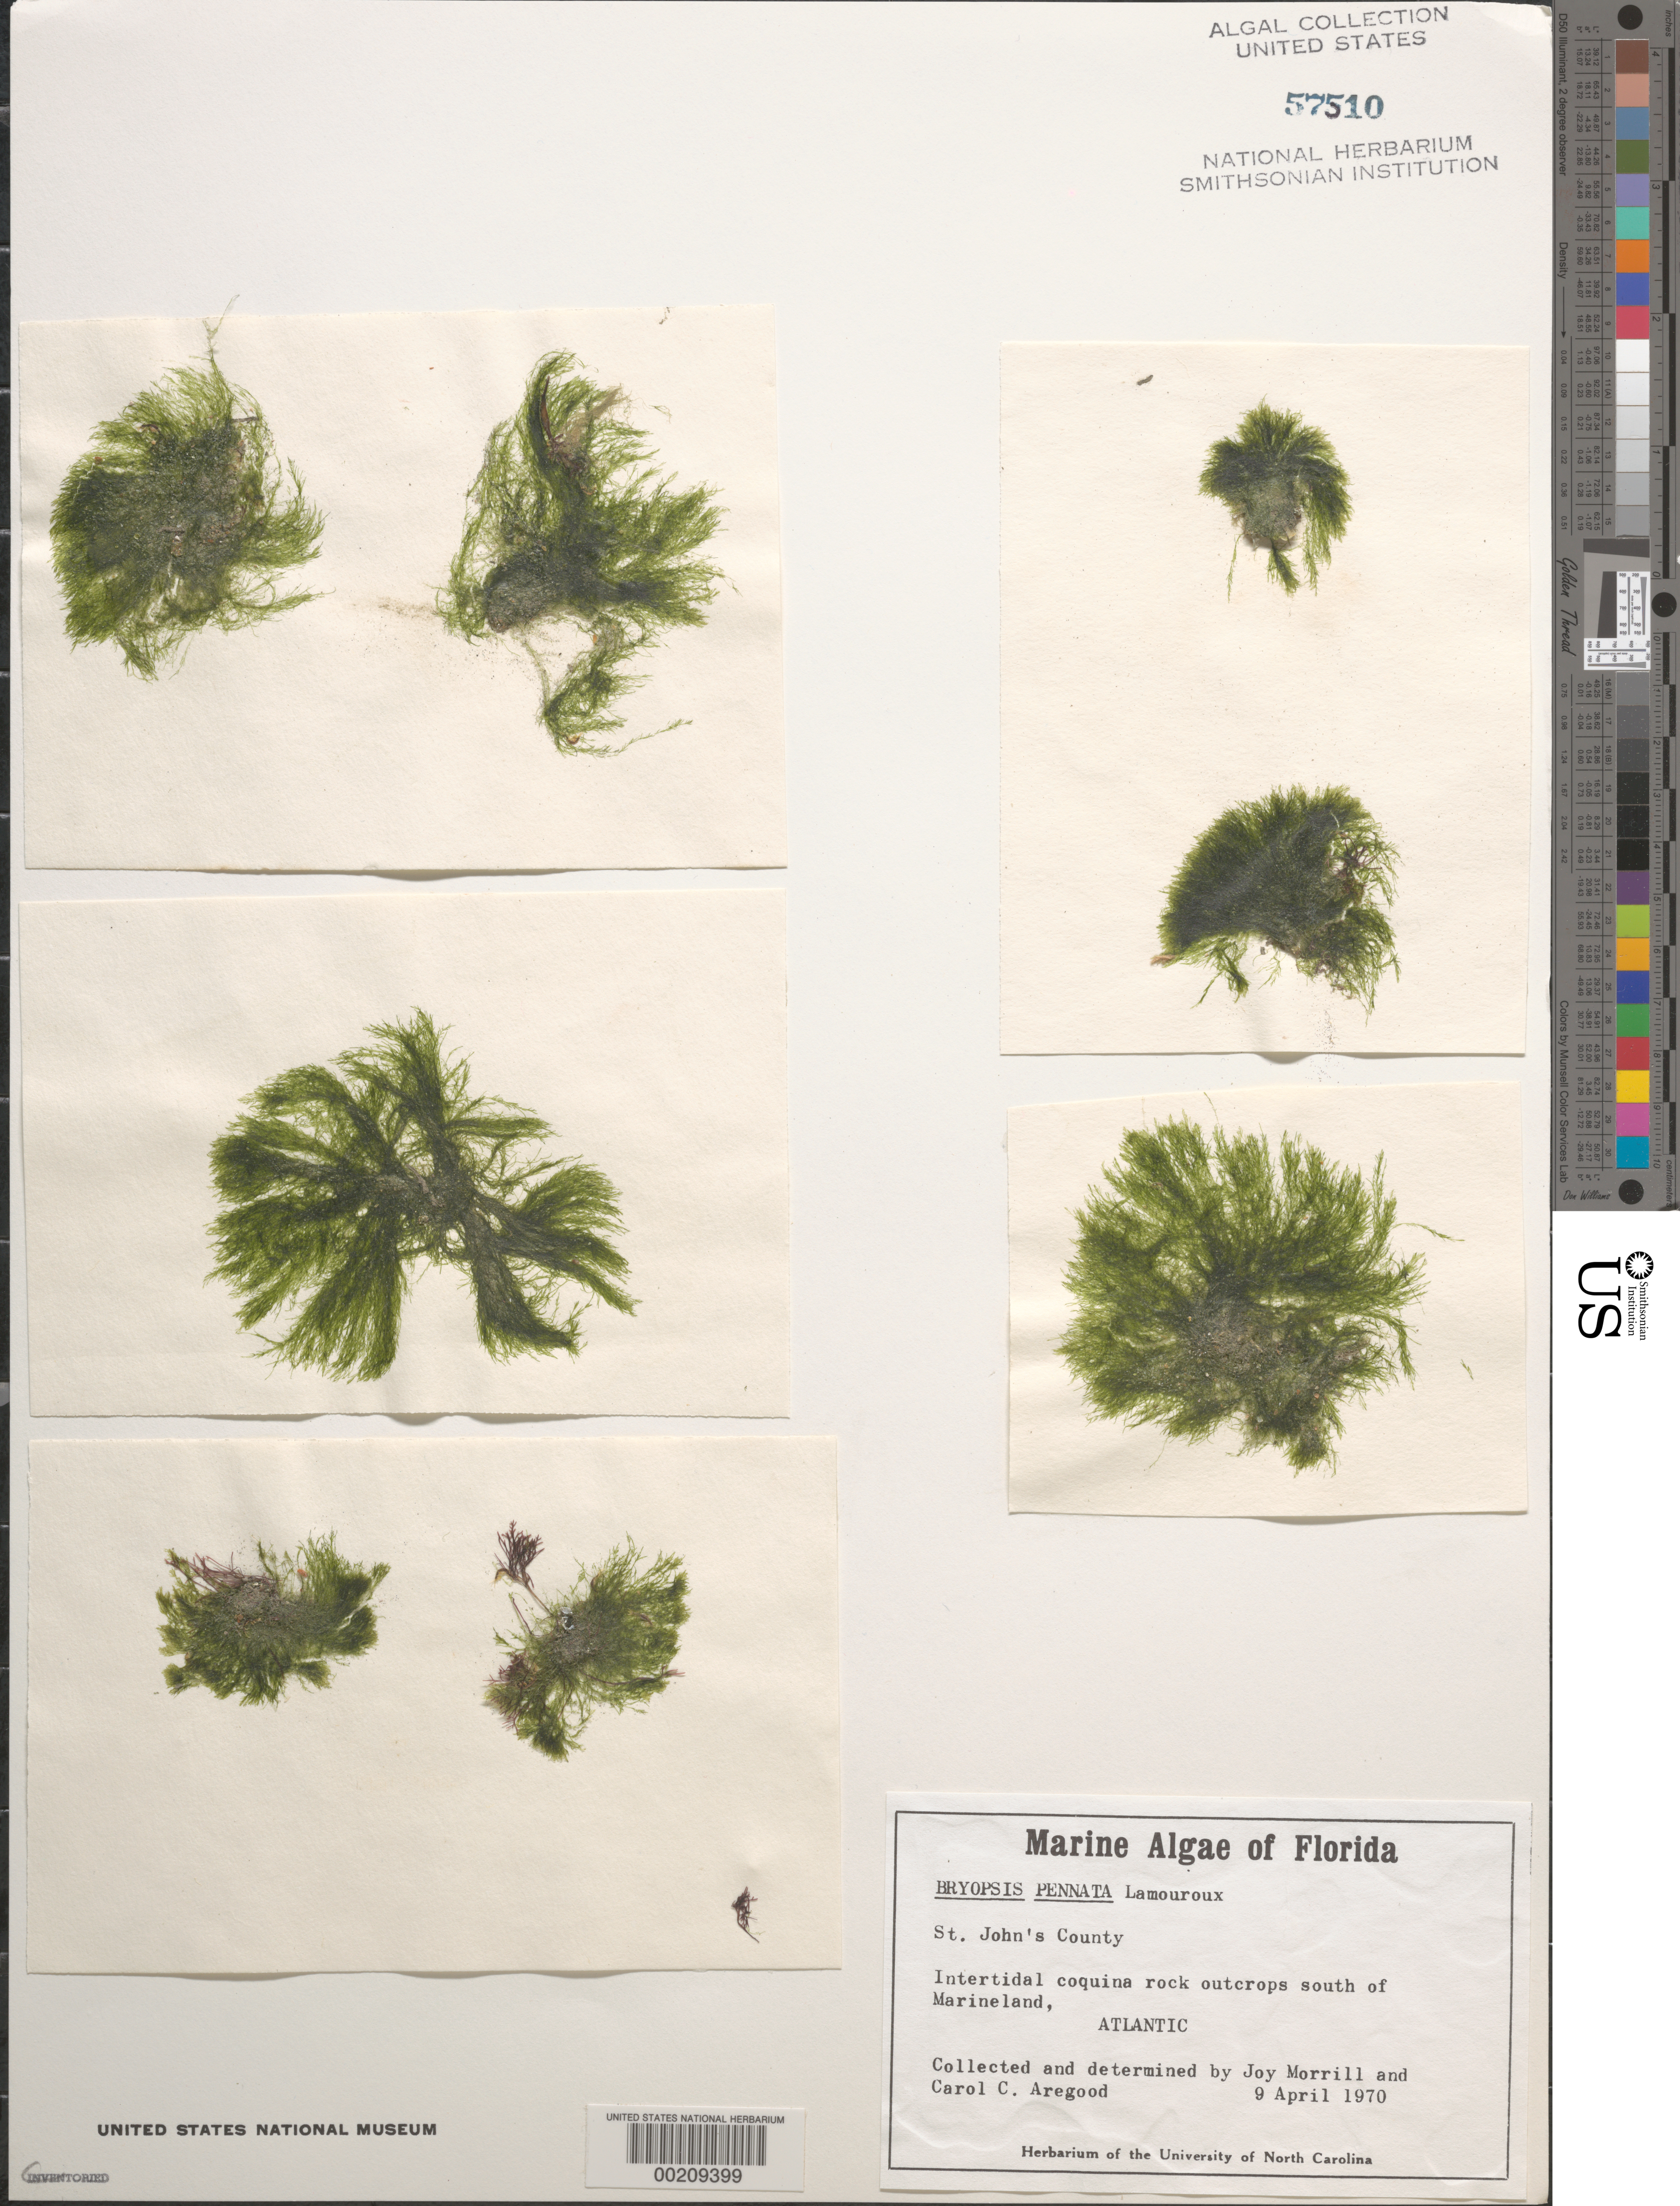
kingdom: Plantae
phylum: Chlorophyta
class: Ulvophyceae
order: Bryopsidales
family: Bryopsidaceae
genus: Bryopsis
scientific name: Bryopsis pennata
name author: J.V.Lamouroux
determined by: Morrill, J.; Aregood, C. C.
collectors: J. Morrill & C. Aregood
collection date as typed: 09 Apr 1970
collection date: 1970-04-09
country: United States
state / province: Florida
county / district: Saint Johns County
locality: Atlantic Ocean south of Marineland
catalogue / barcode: US 57510